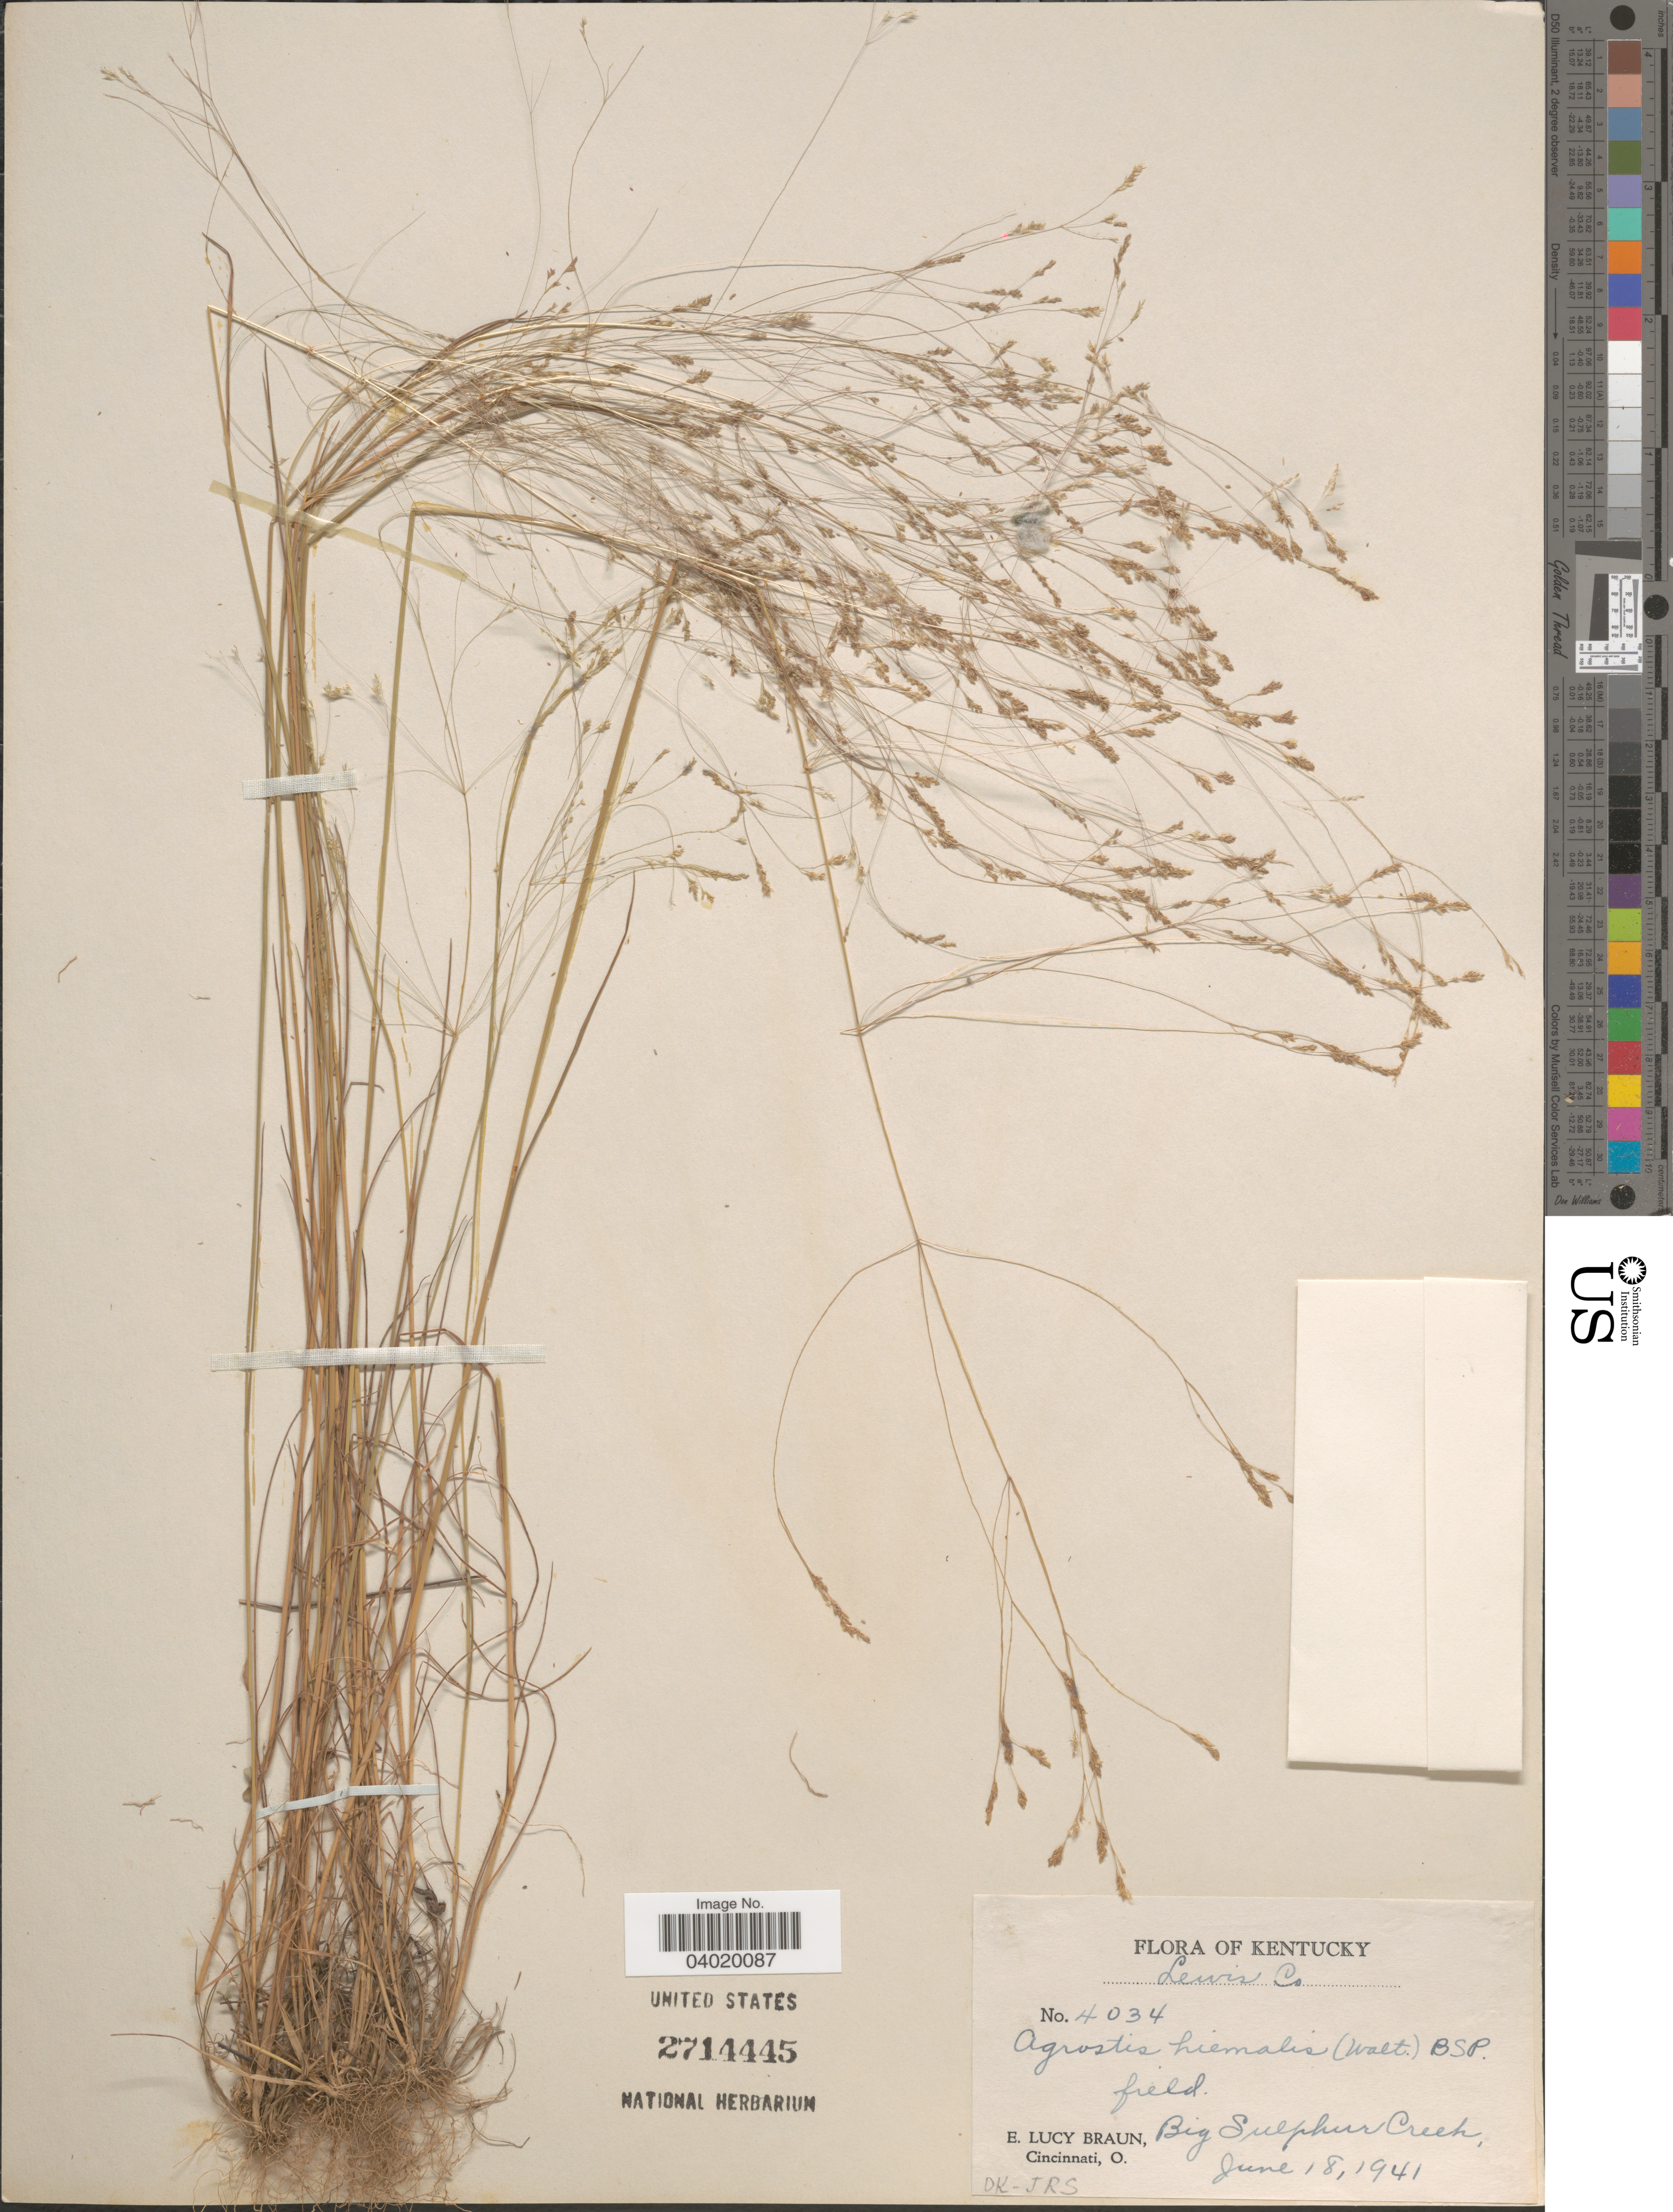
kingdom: Plantae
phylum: Tracheophyta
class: Liliopsida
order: Poales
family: Poaceae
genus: Agrostis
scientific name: Agrostis hyemalis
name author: (Walter) Britton et al.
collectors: E. L. Braun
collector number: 4034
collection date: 1941-06-18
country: United States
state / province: Kentucky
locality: Lewis Co. Big Sulphur Creek.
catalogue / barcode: US 2714445